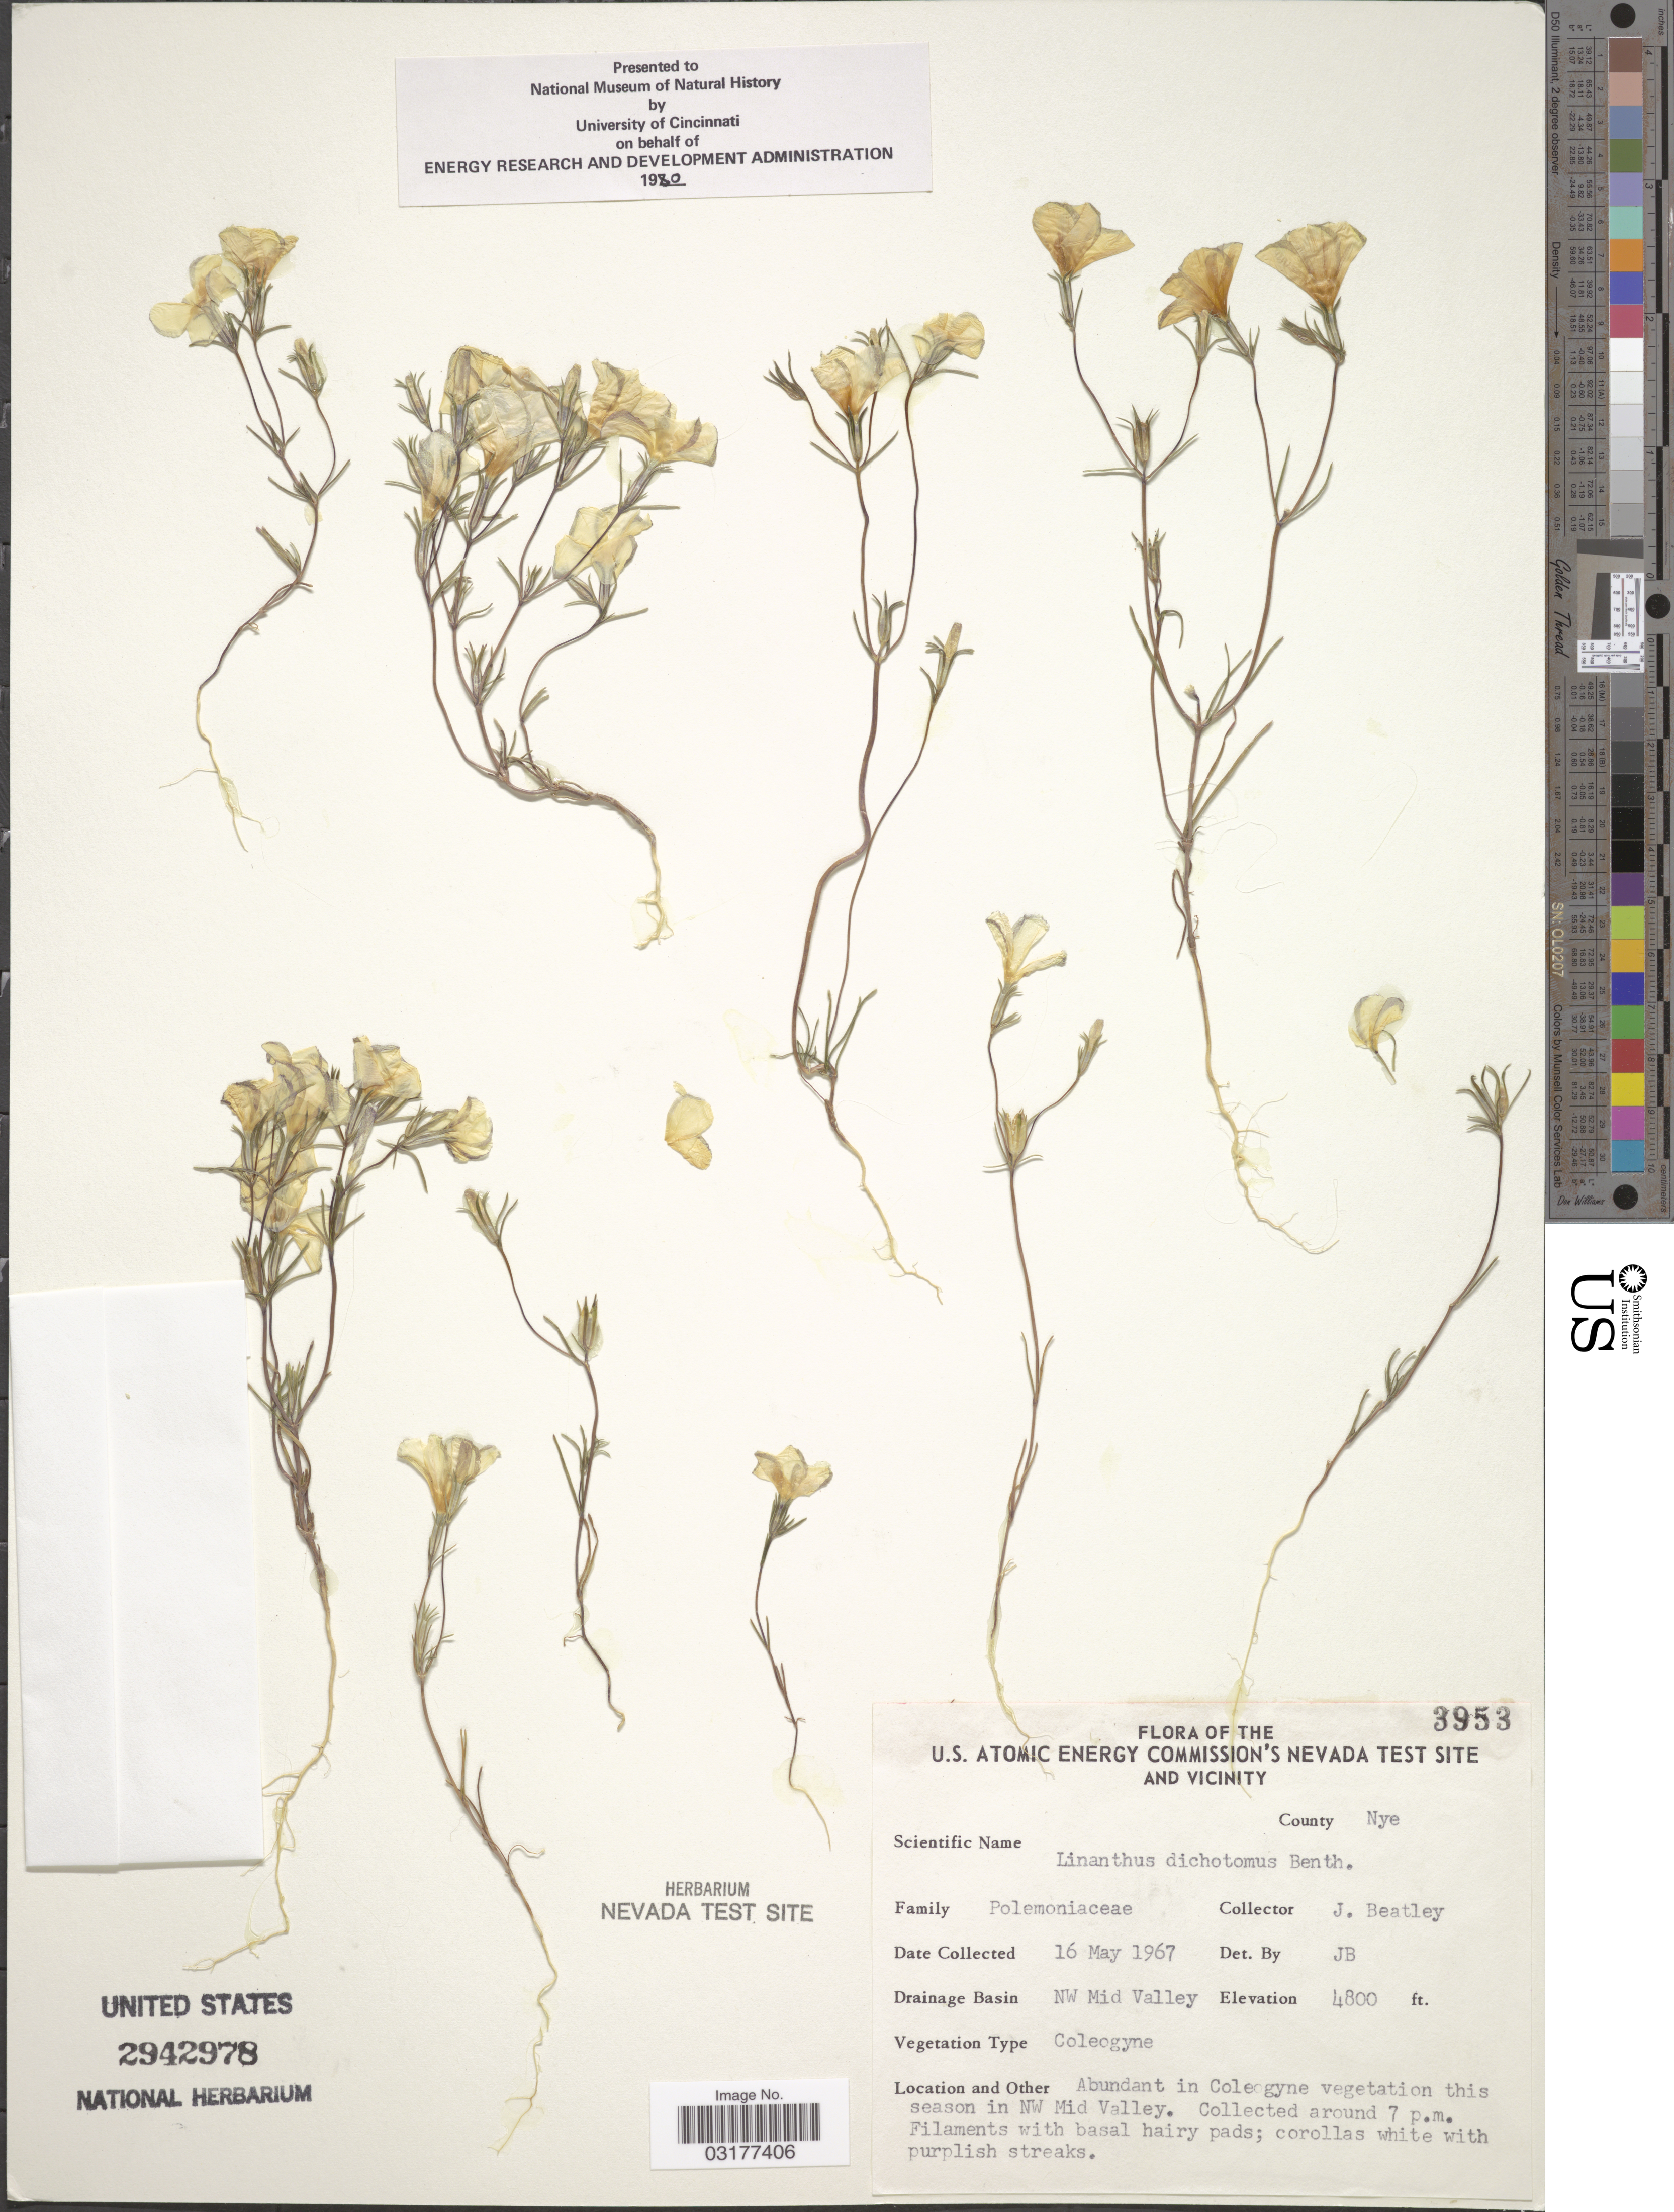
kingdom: Plantae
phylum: Tracheophyta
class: Magnoliopsida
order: Ericales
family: Polemoniaceae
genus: Linanthus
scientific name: Linanthus dichotomus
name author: Benth.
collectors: J. C. Beatley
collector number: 3953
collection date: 1967-05-16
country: United States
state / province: Nevada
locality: The U.S. Atomic Energy Commission's Nevada Test Site and Vicinity. County Nye. Drainage Basin NW Mid Valley. Abundant in Coleogyne vegetation this season in NW Mid Valley.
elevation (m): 1463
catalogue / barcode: US 2942978